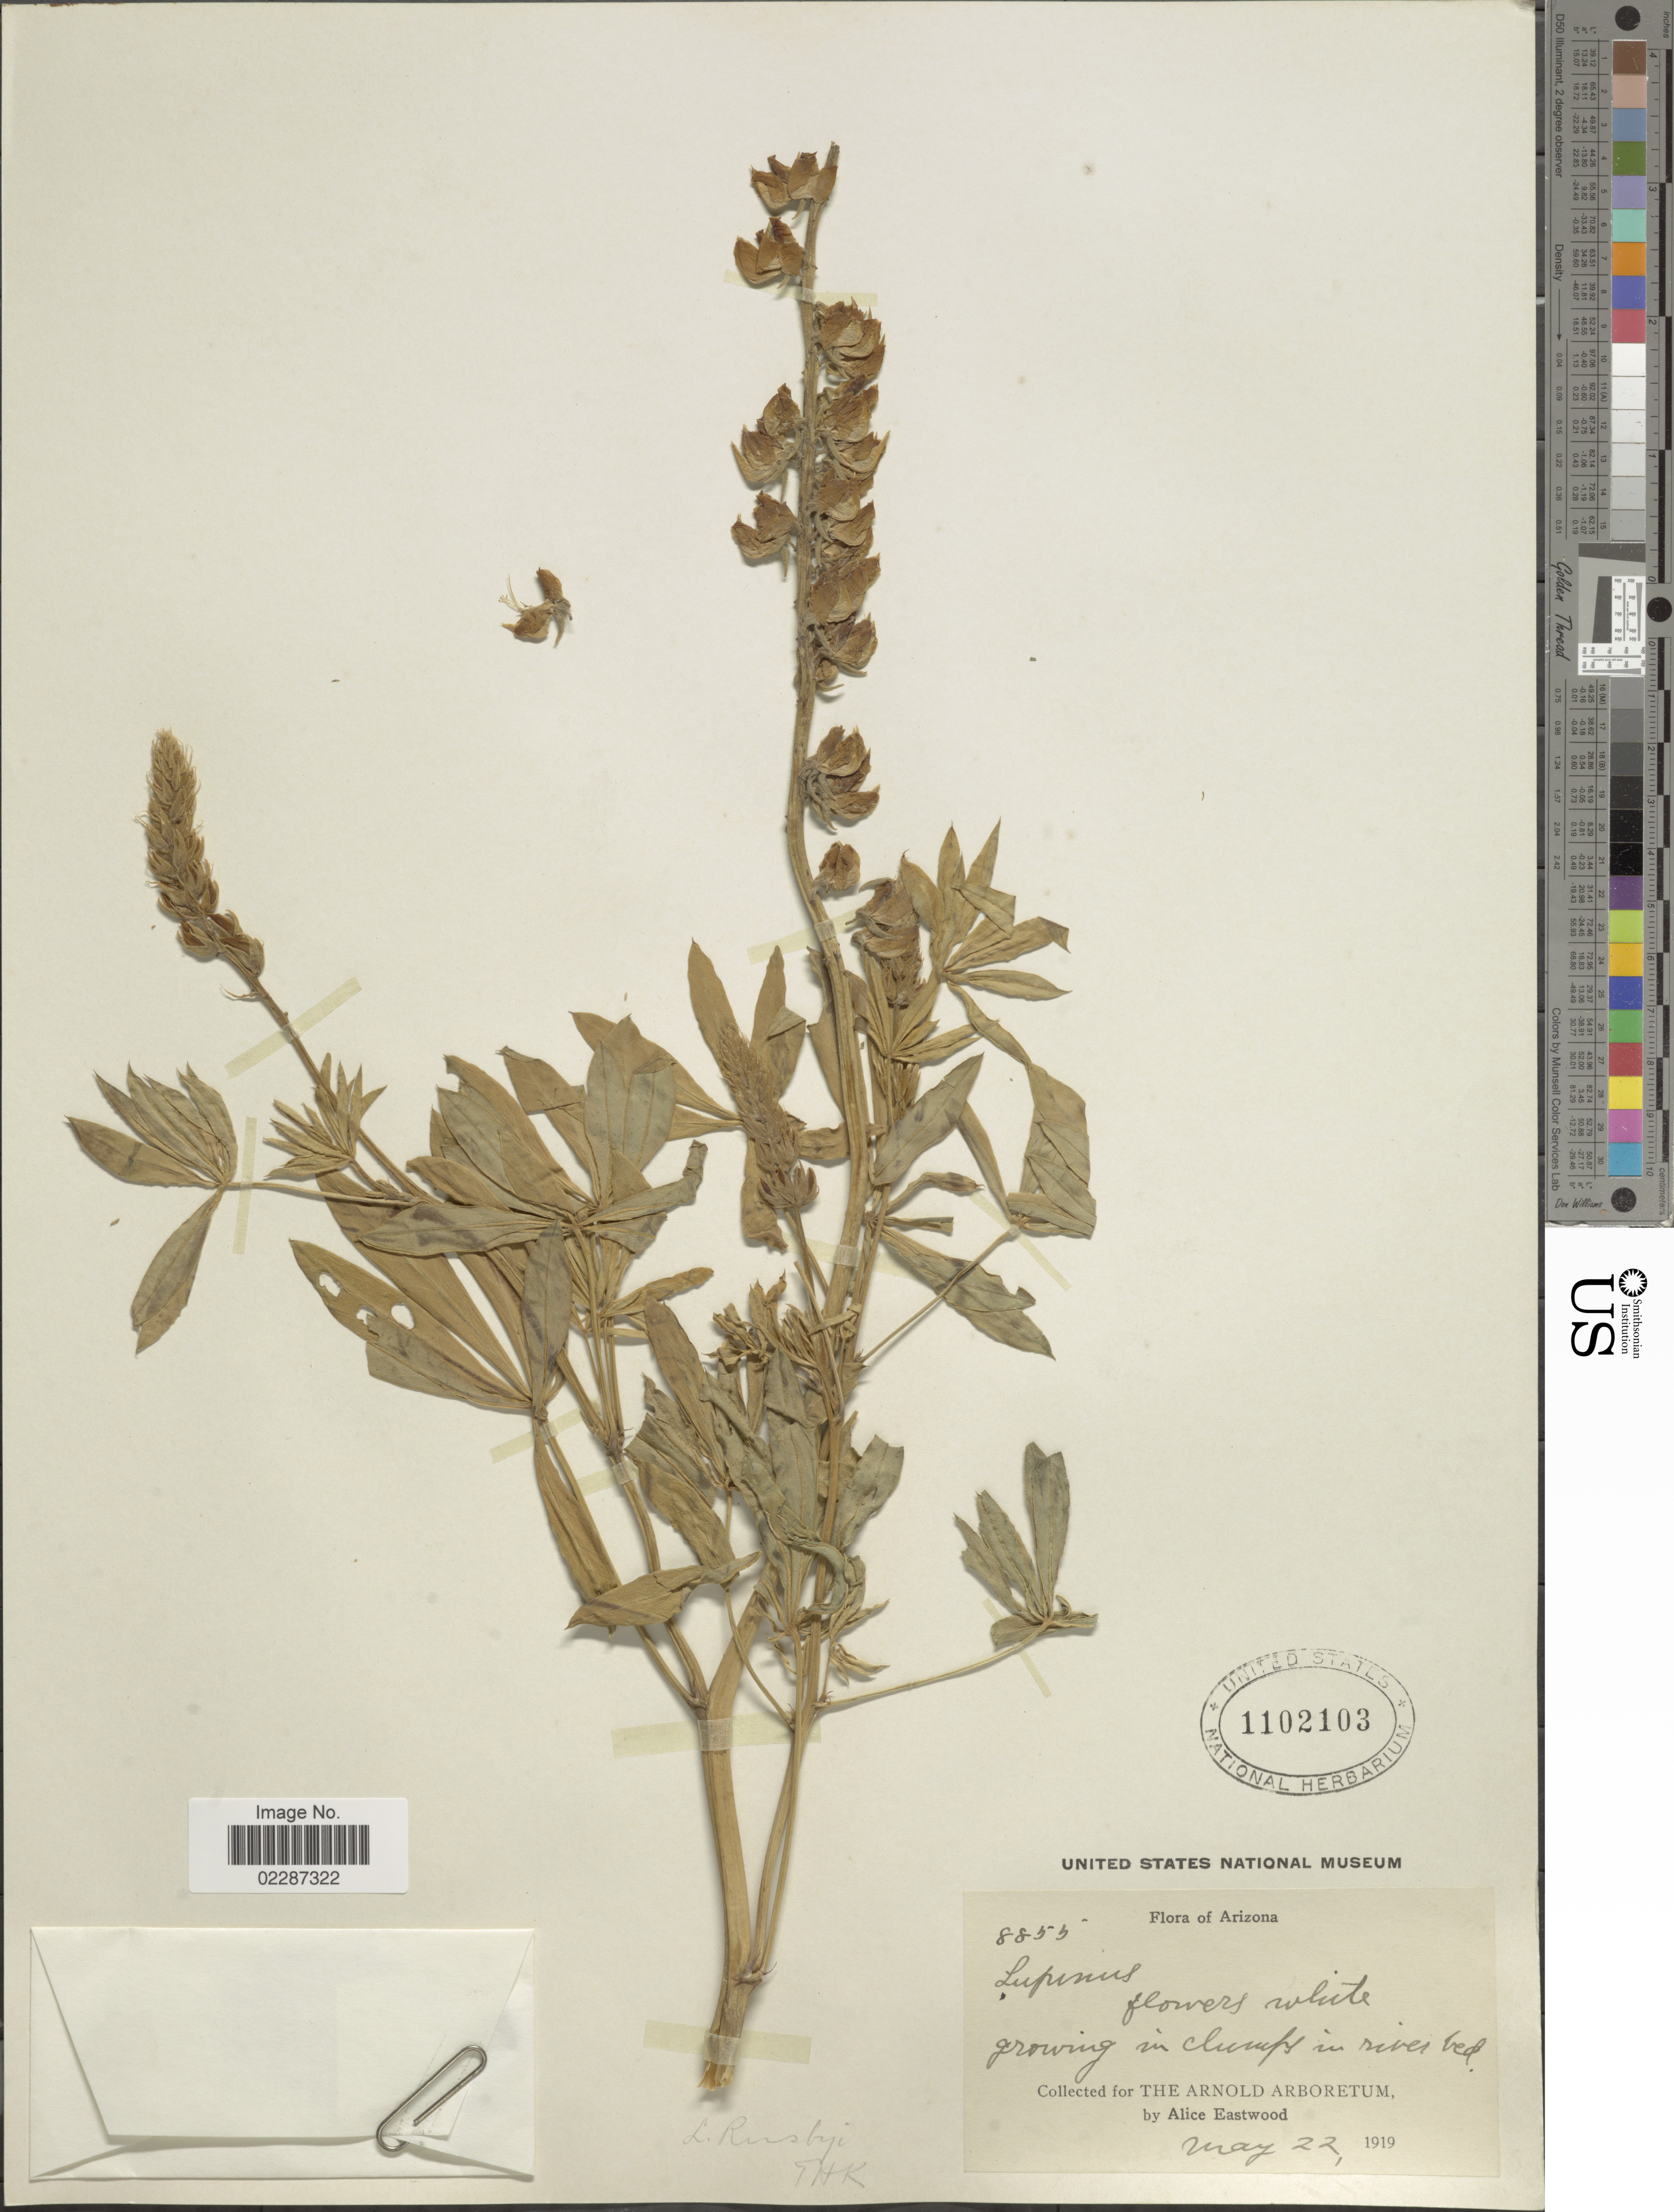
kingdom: Plantae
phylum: Tracheophyta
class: Magnoliopsida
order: Fabales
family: Fabaceae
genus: Lupinus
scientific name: Lupinus rusbyi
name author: Thornber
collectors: A. Eastwood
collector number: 8855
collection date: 1919-05-22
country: United States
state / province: Arizona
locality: Growing in clumps in river bed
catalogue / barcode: US 1102103